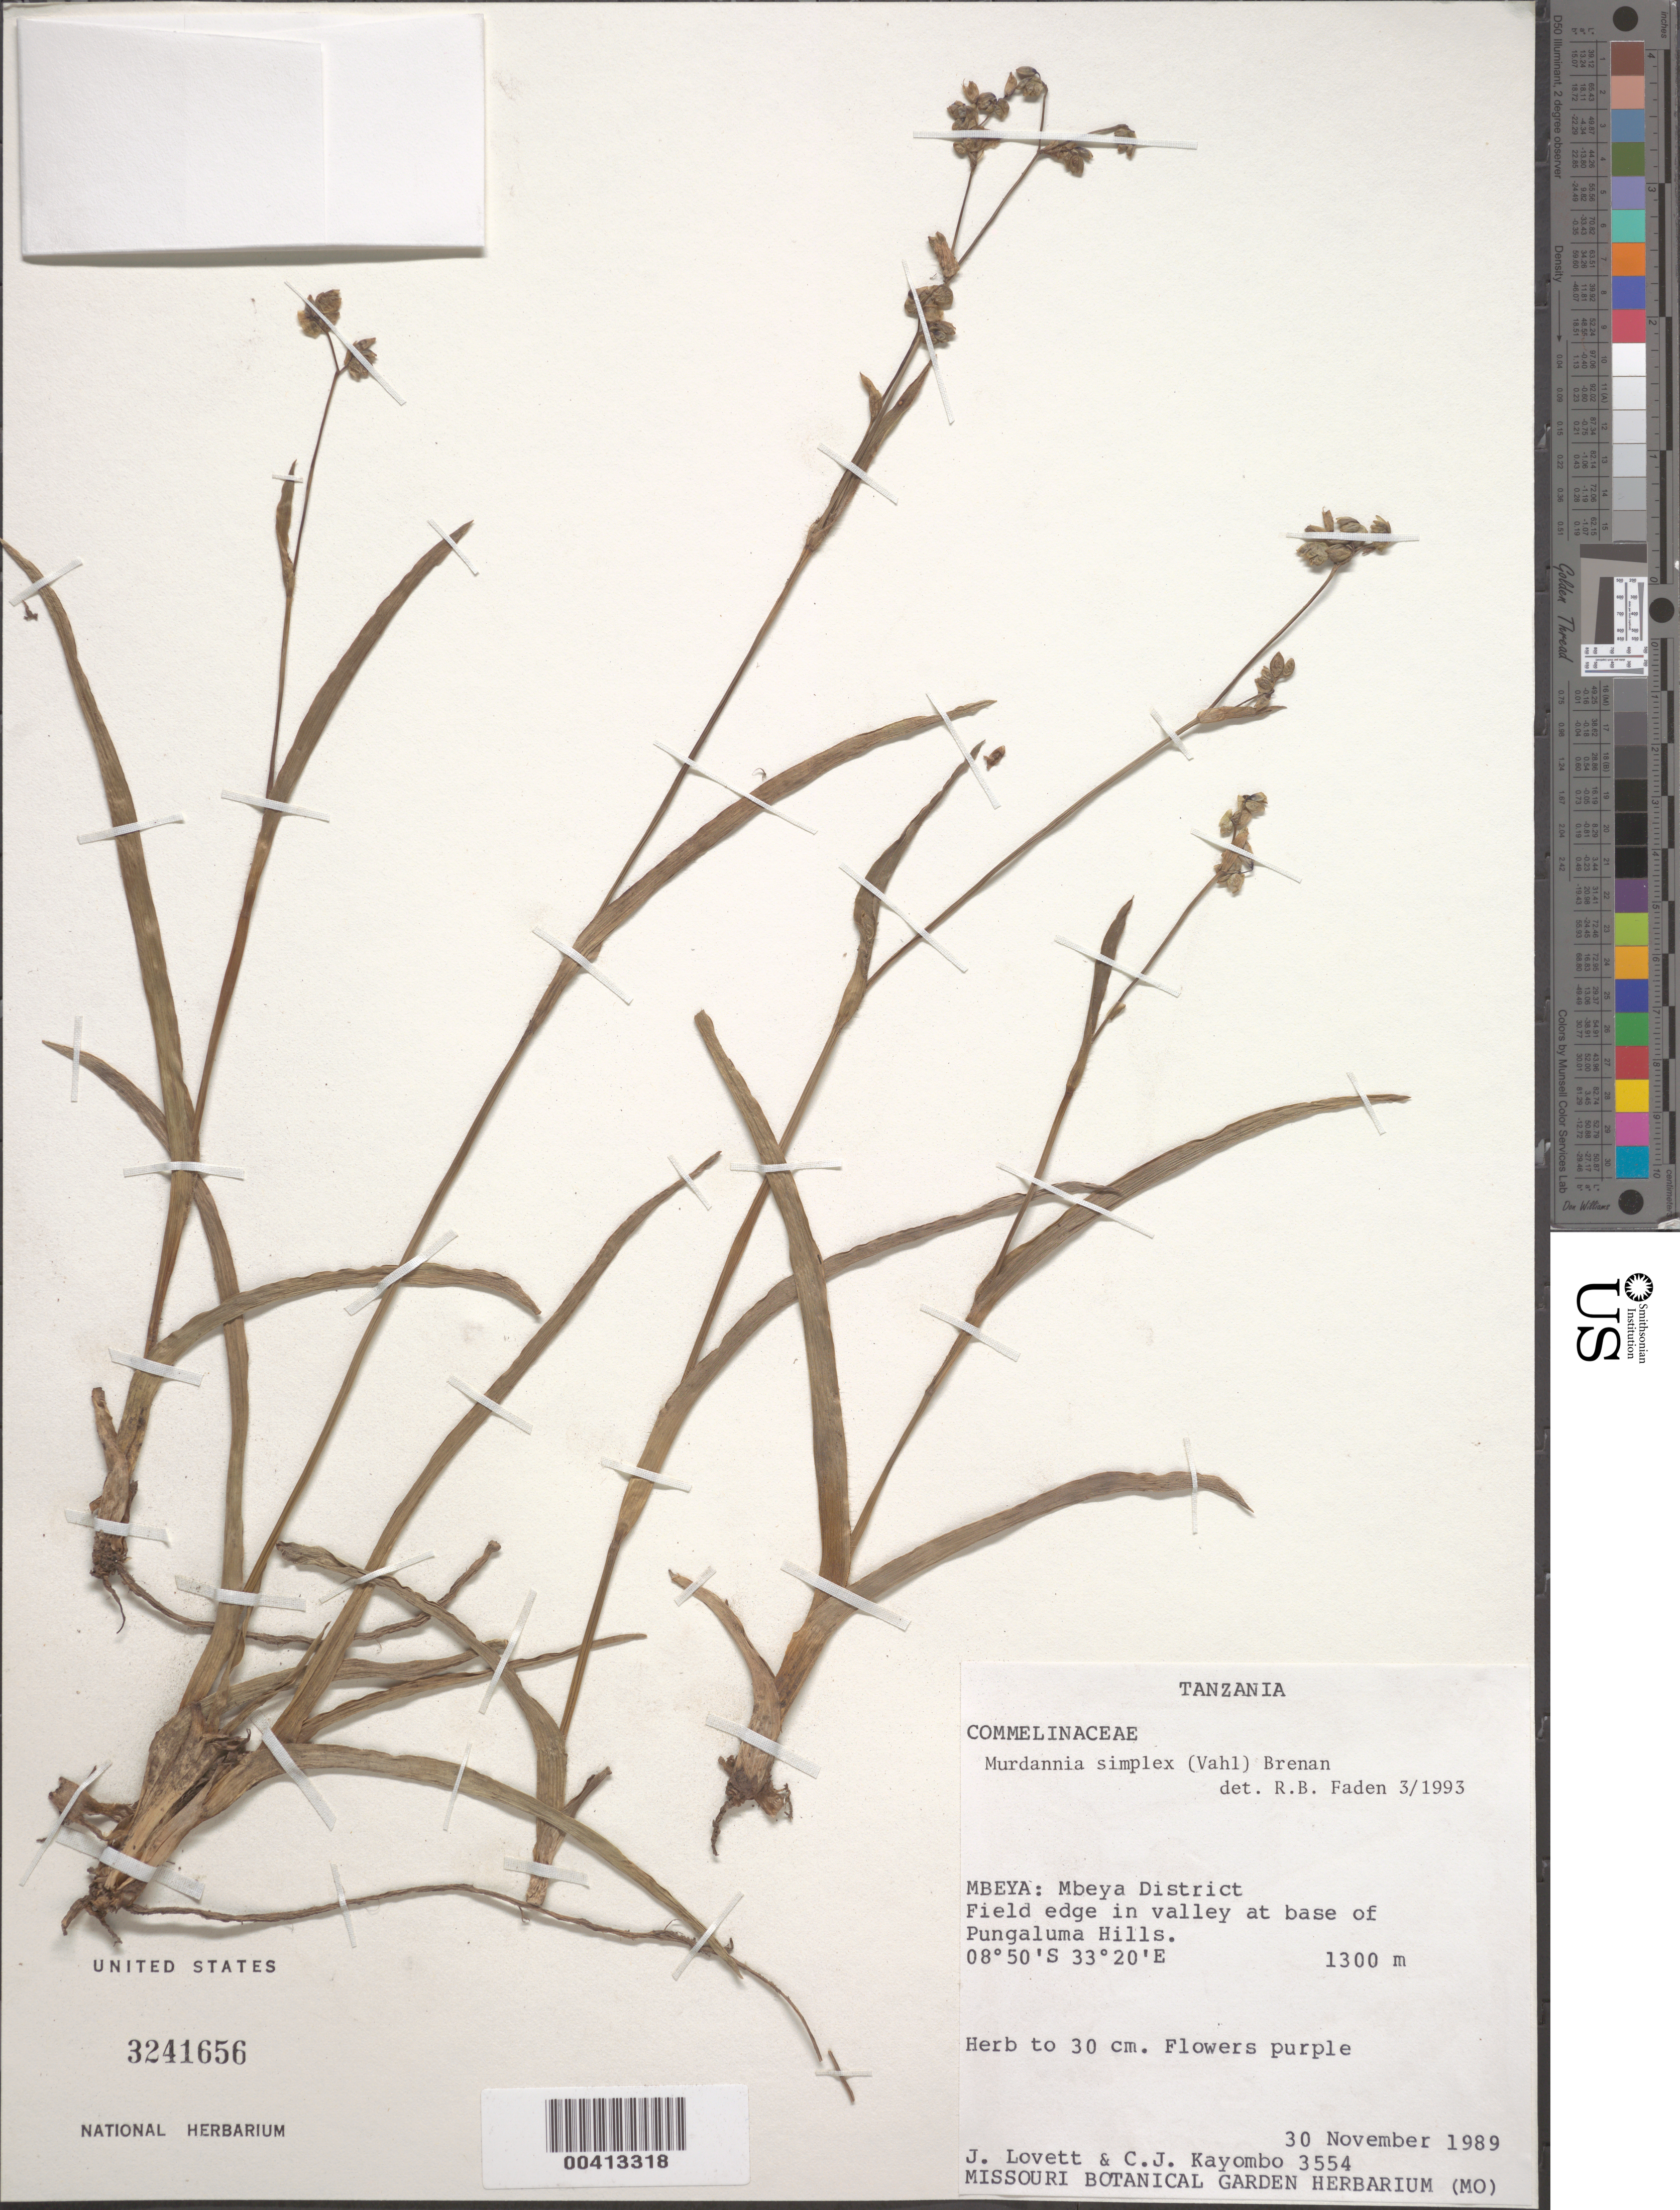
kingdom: Plantae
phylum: Tracheophyta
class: Liliopsida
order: Commelinales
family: Commelinaceae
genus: Murdannia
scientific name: Murdannia simplex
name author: (Vahl) Brenan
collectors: J. Lovett & C. J. Kayombo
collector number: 3554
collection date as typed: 30 Nov 1989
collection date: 1989-11-30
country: Tanzania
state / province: Mbeya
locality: Pungaluma hills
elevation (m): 1300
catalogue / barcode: US 3241656